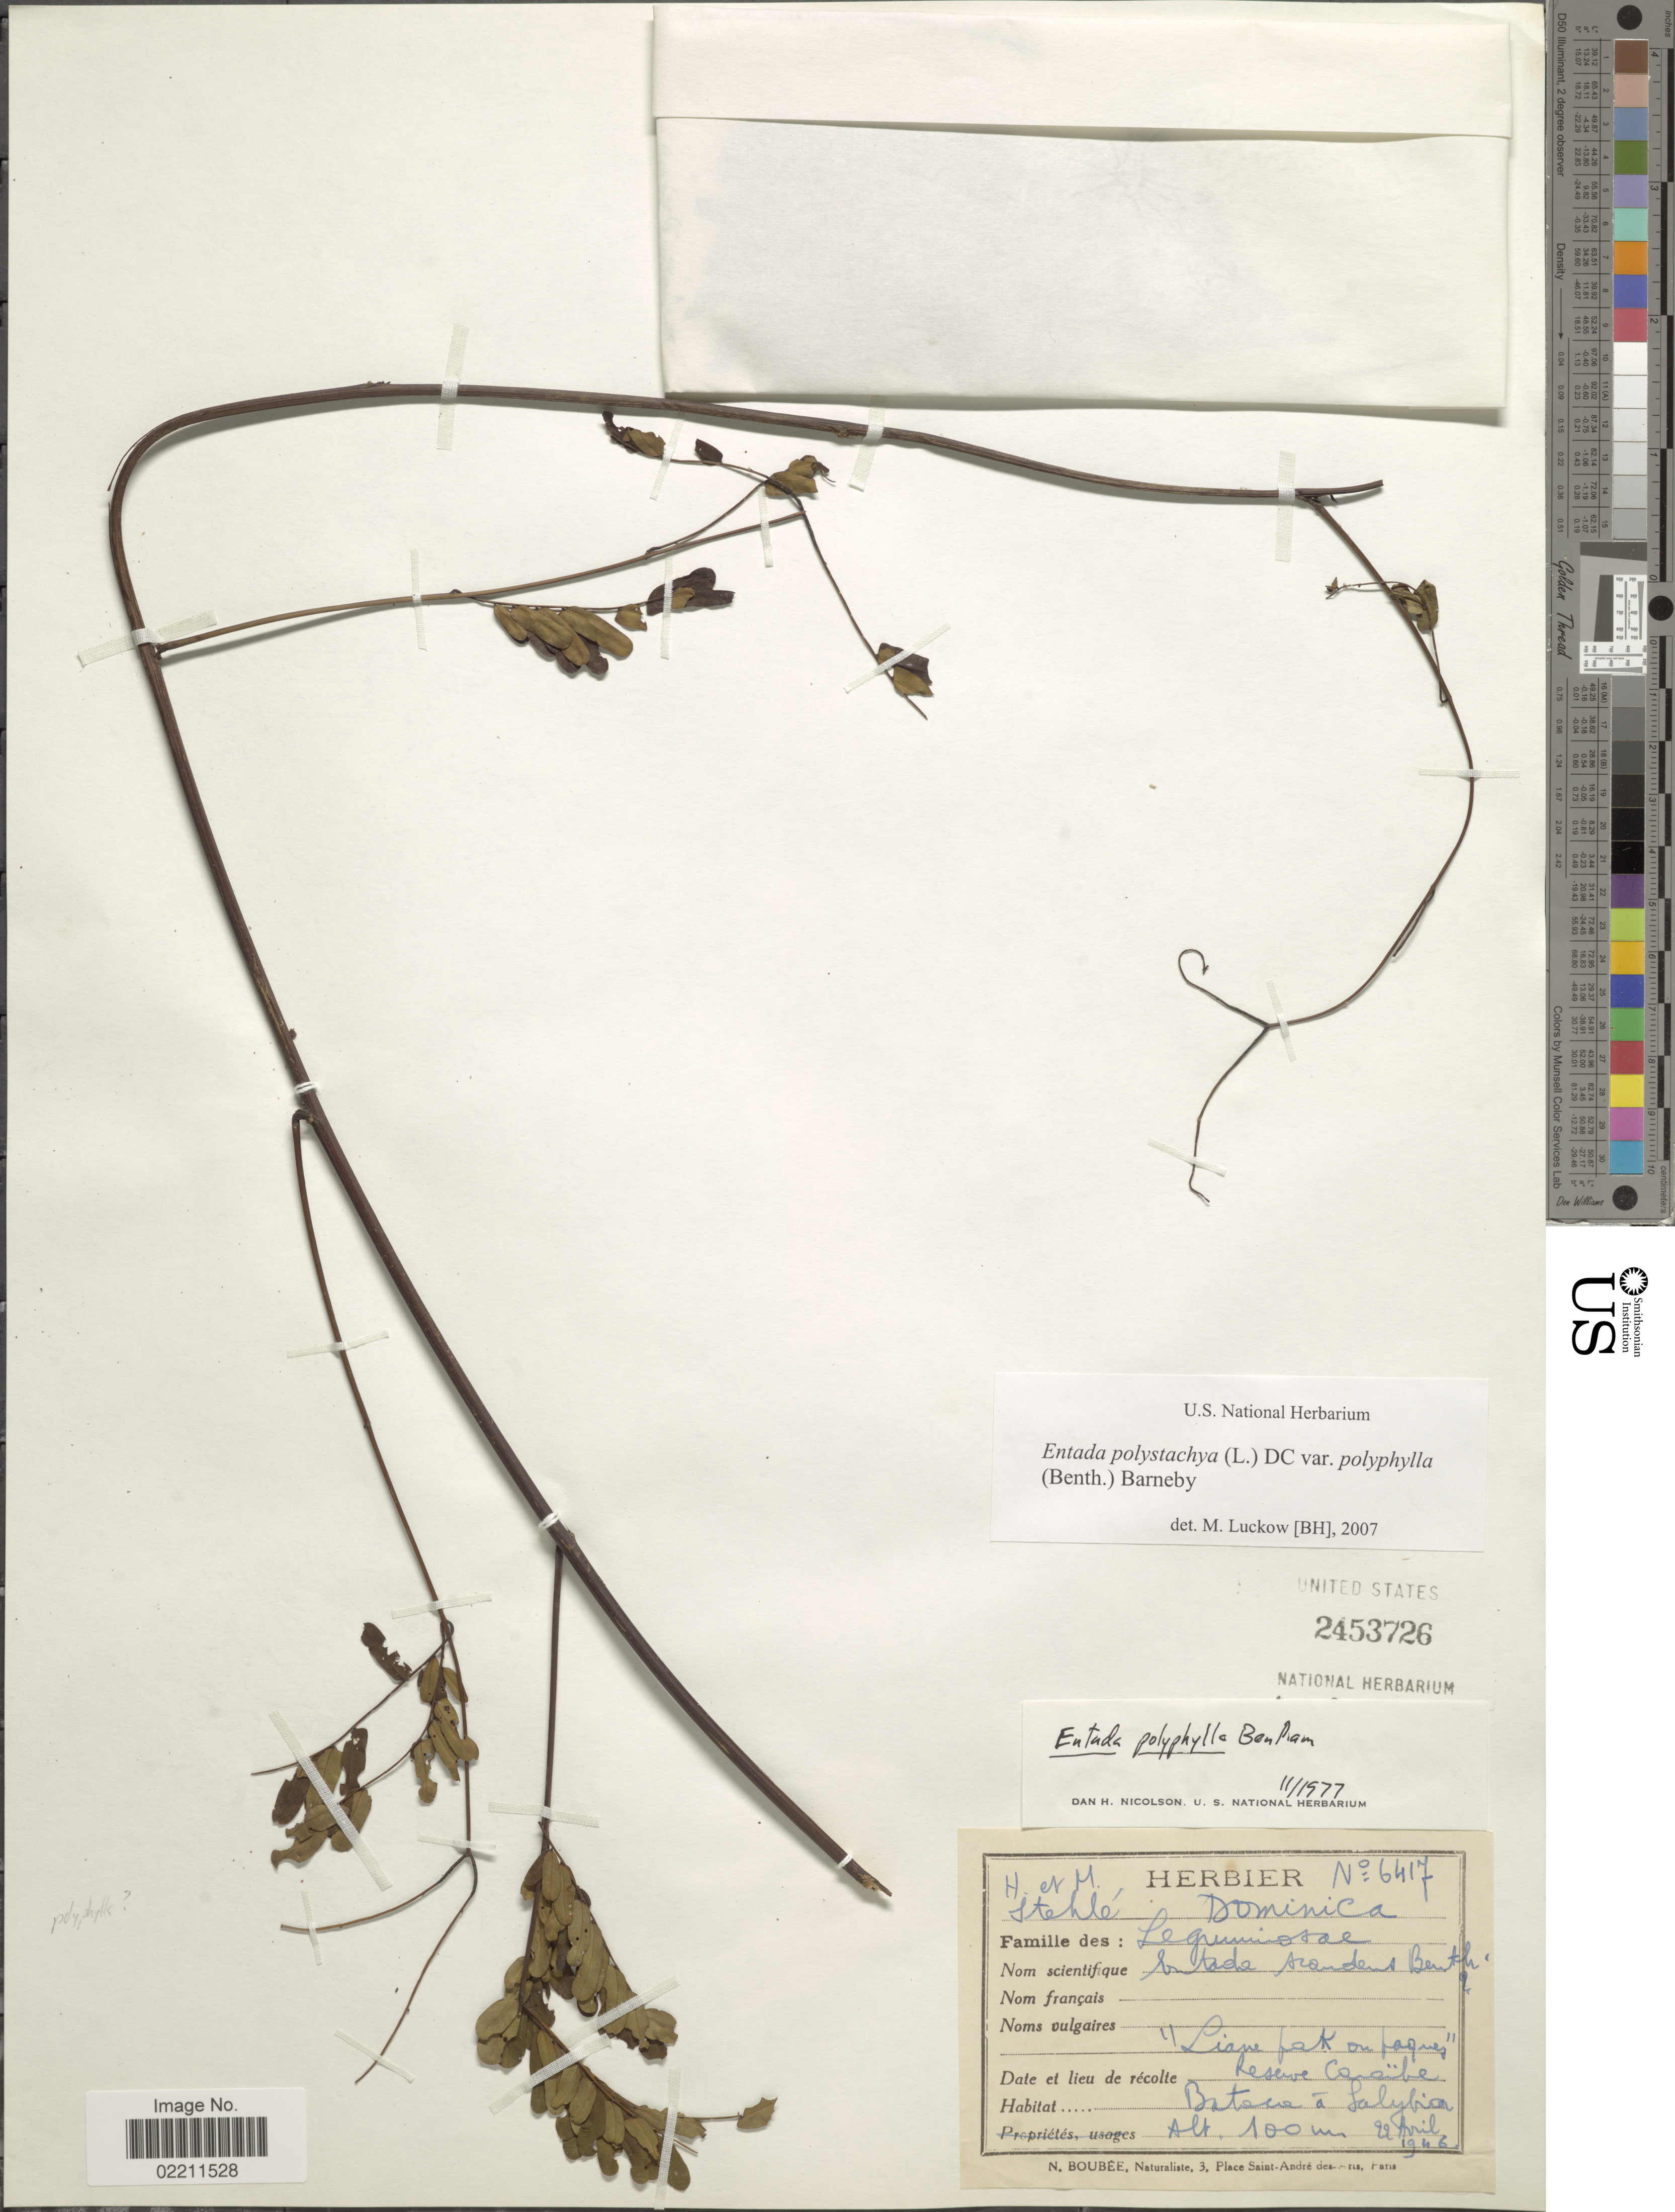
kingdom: Plantae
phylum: Tracheophyta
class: Magnoliopsida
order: Fabales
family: Fabaceae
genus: Entada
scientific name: Entada polystachya var. polyphylla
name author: (Benth.) Barneby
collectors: H. Stehlé & M. Stehlé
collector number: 6417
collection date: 1946-04-22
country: Dominica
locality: Dominica, Reserve Caraibe, Bataca a Salybia.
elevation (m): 100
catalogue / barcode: US 2453726